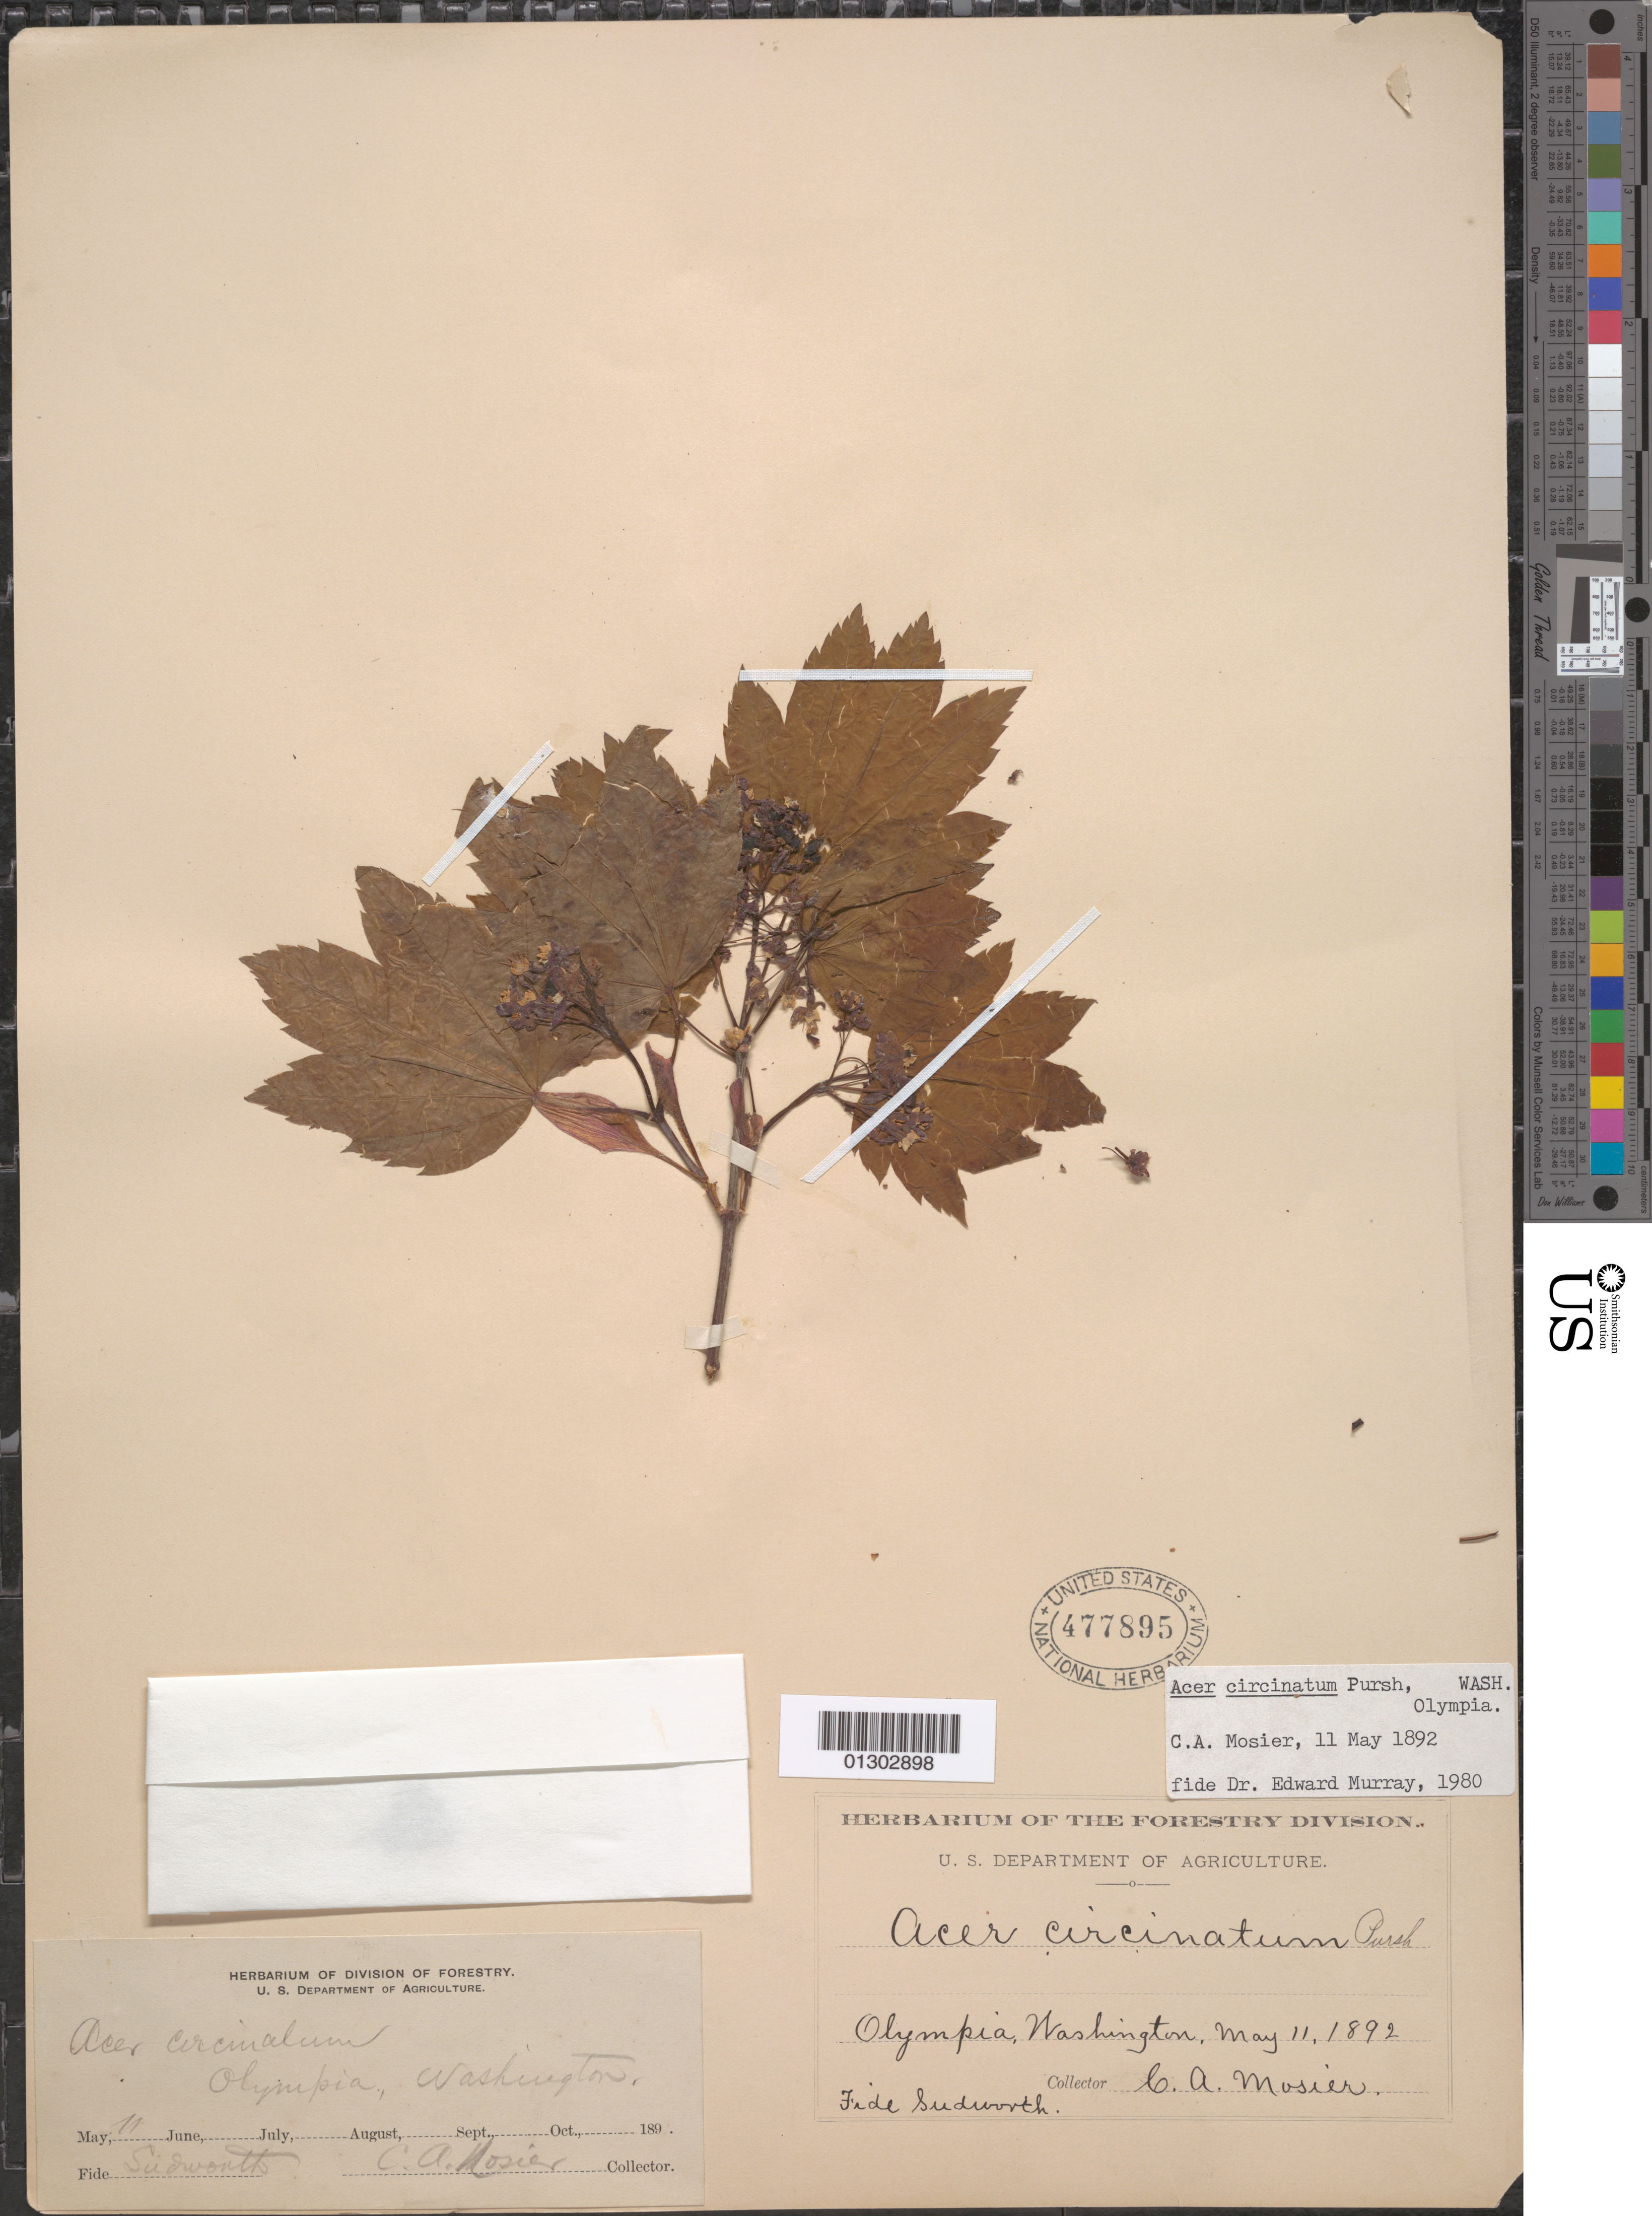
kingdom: Plantae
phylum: Tracheophyta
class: Magnoliopsida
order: Sapindales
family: Sapindaceae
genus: Acer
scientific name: Acer circinatum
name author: Pursh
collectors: C. A. Mosier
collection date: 1892-05-11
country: United States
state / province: Washington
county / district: Thurston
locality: Olympia.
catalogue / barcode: US 477895